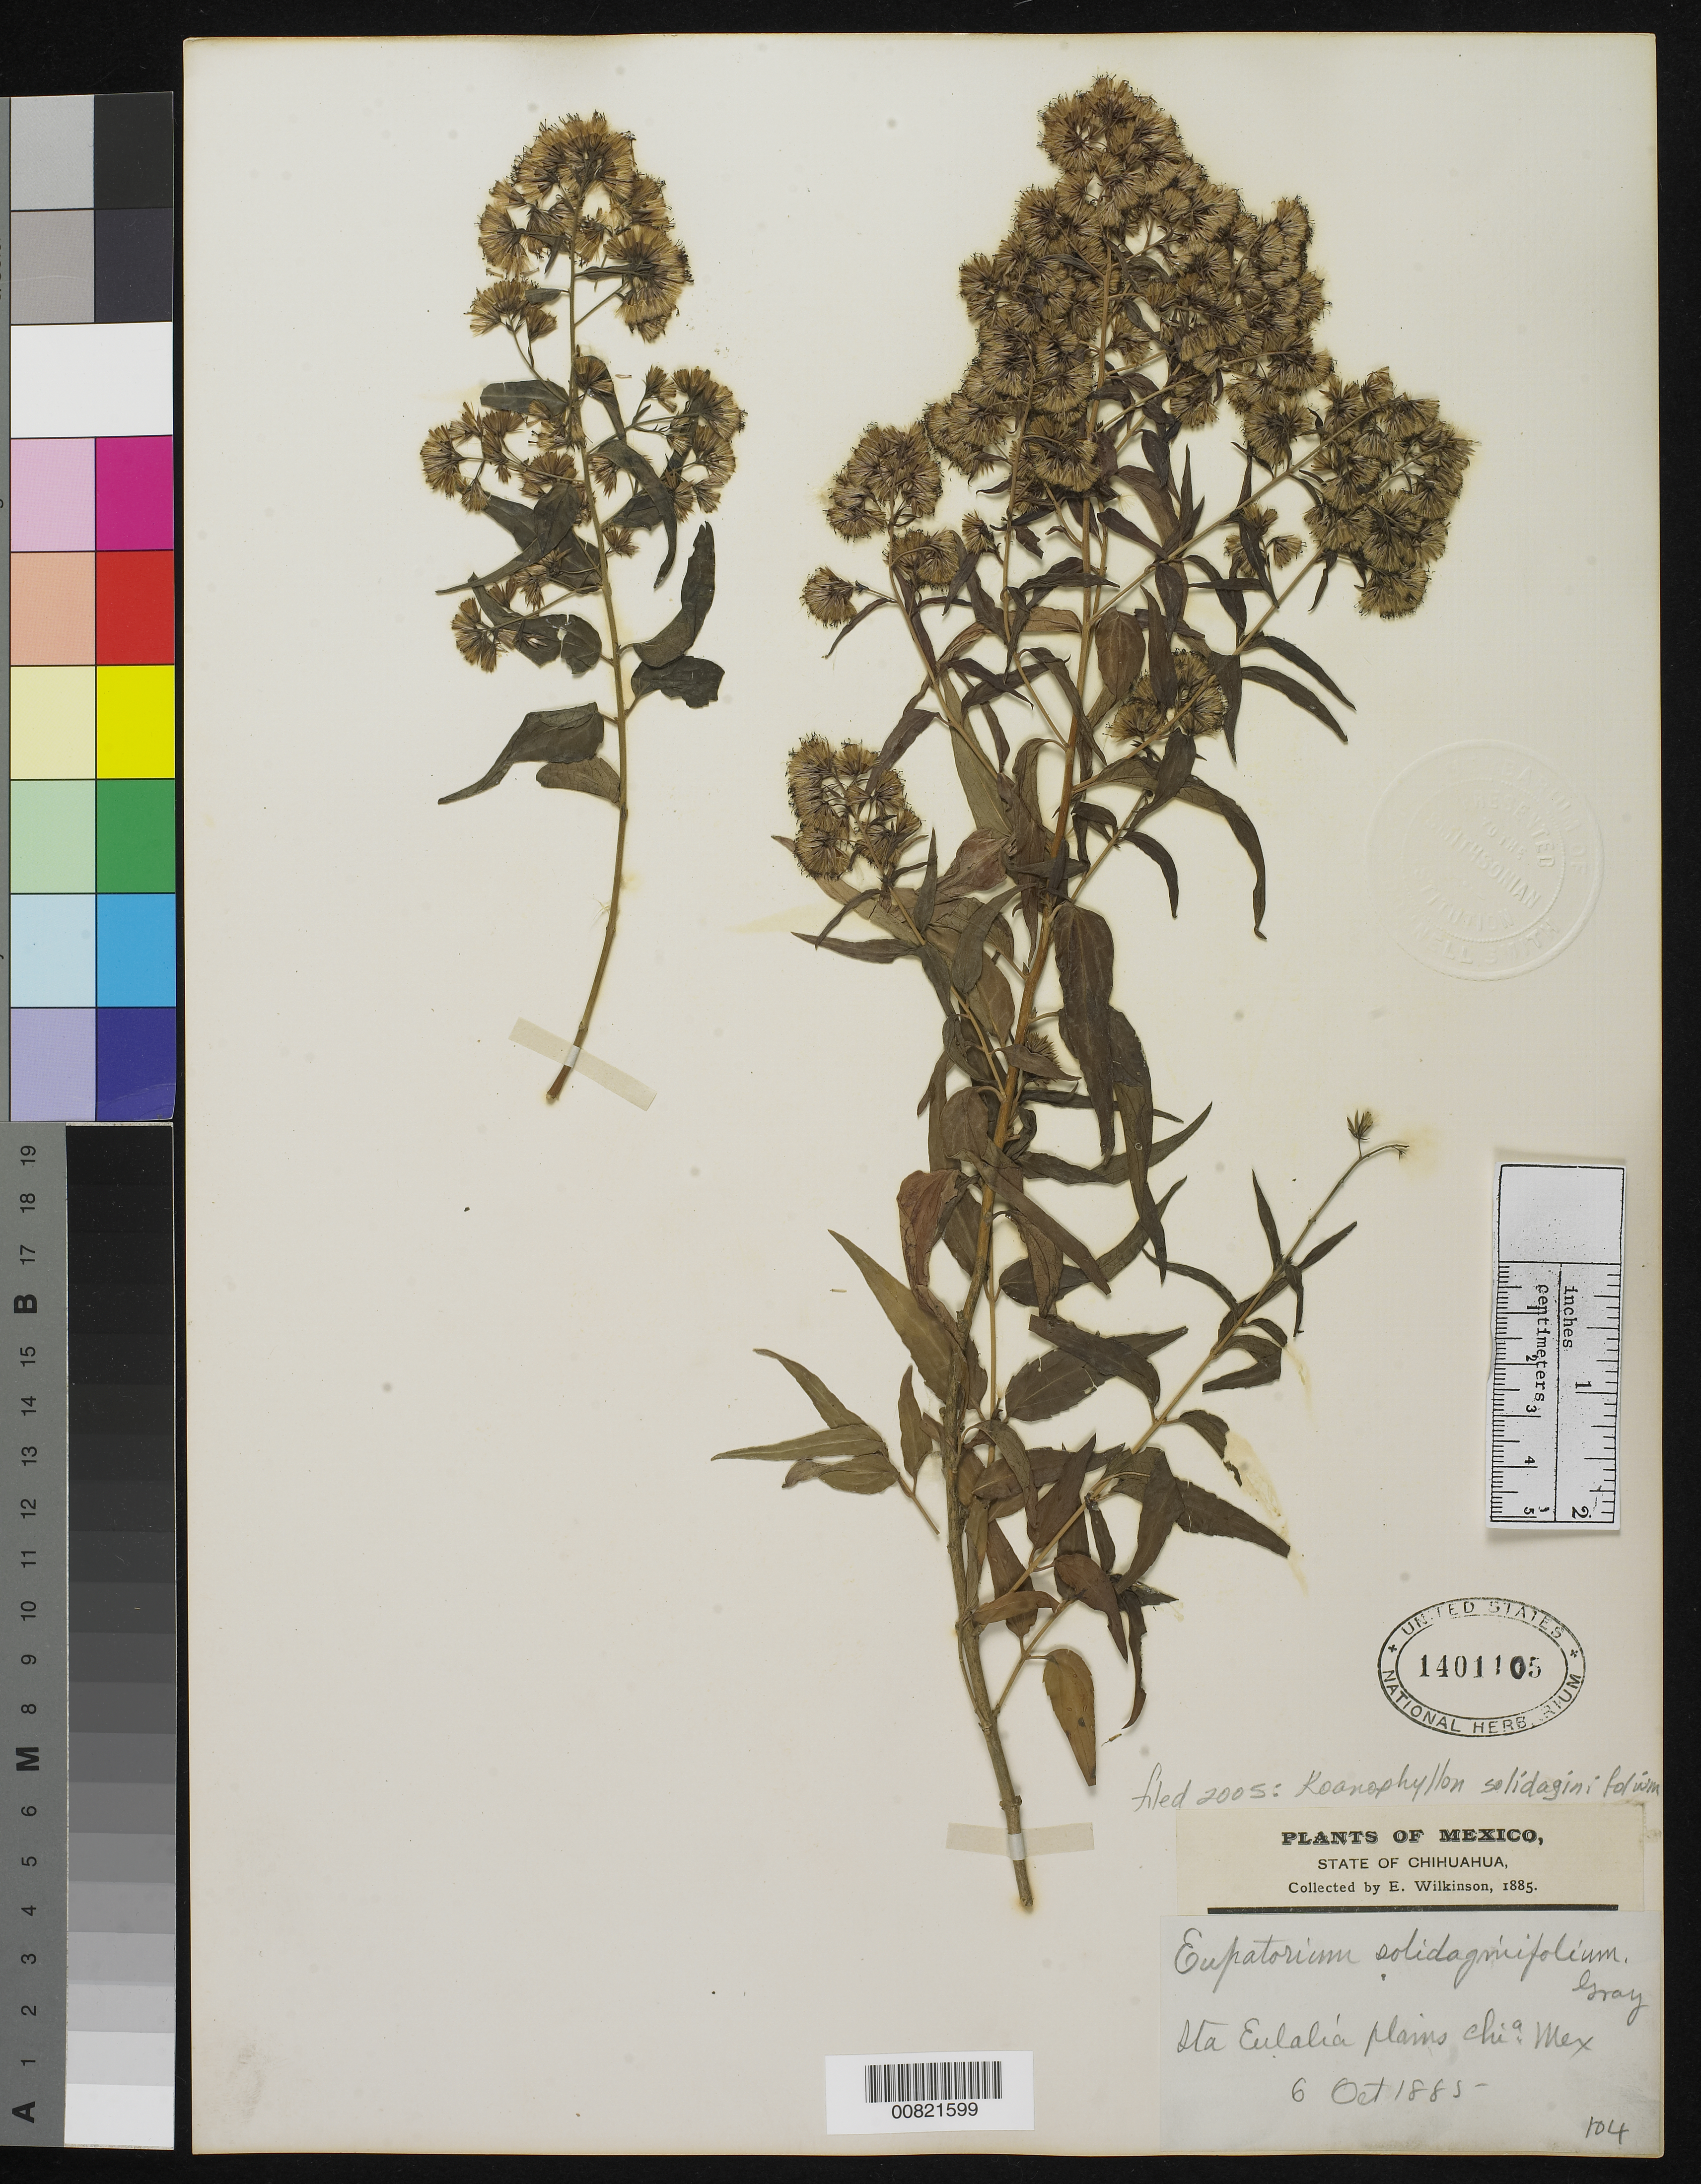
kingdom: Plantae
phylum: Tracheophyta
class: Magnoliopsida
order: Asterales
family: Asteraceae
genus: Koanophyllon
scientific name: Koanophyllon solidaginifolium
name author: (A. Gray) R.M. King & H. Rob.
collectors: E. Wilkinson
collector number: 104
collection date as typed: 06 Oct 1885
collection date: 1885-10-06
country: Mexico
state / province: Chihuahua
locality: Sta. Eulalia plains, Chihuahua.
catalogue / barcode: US 1401105